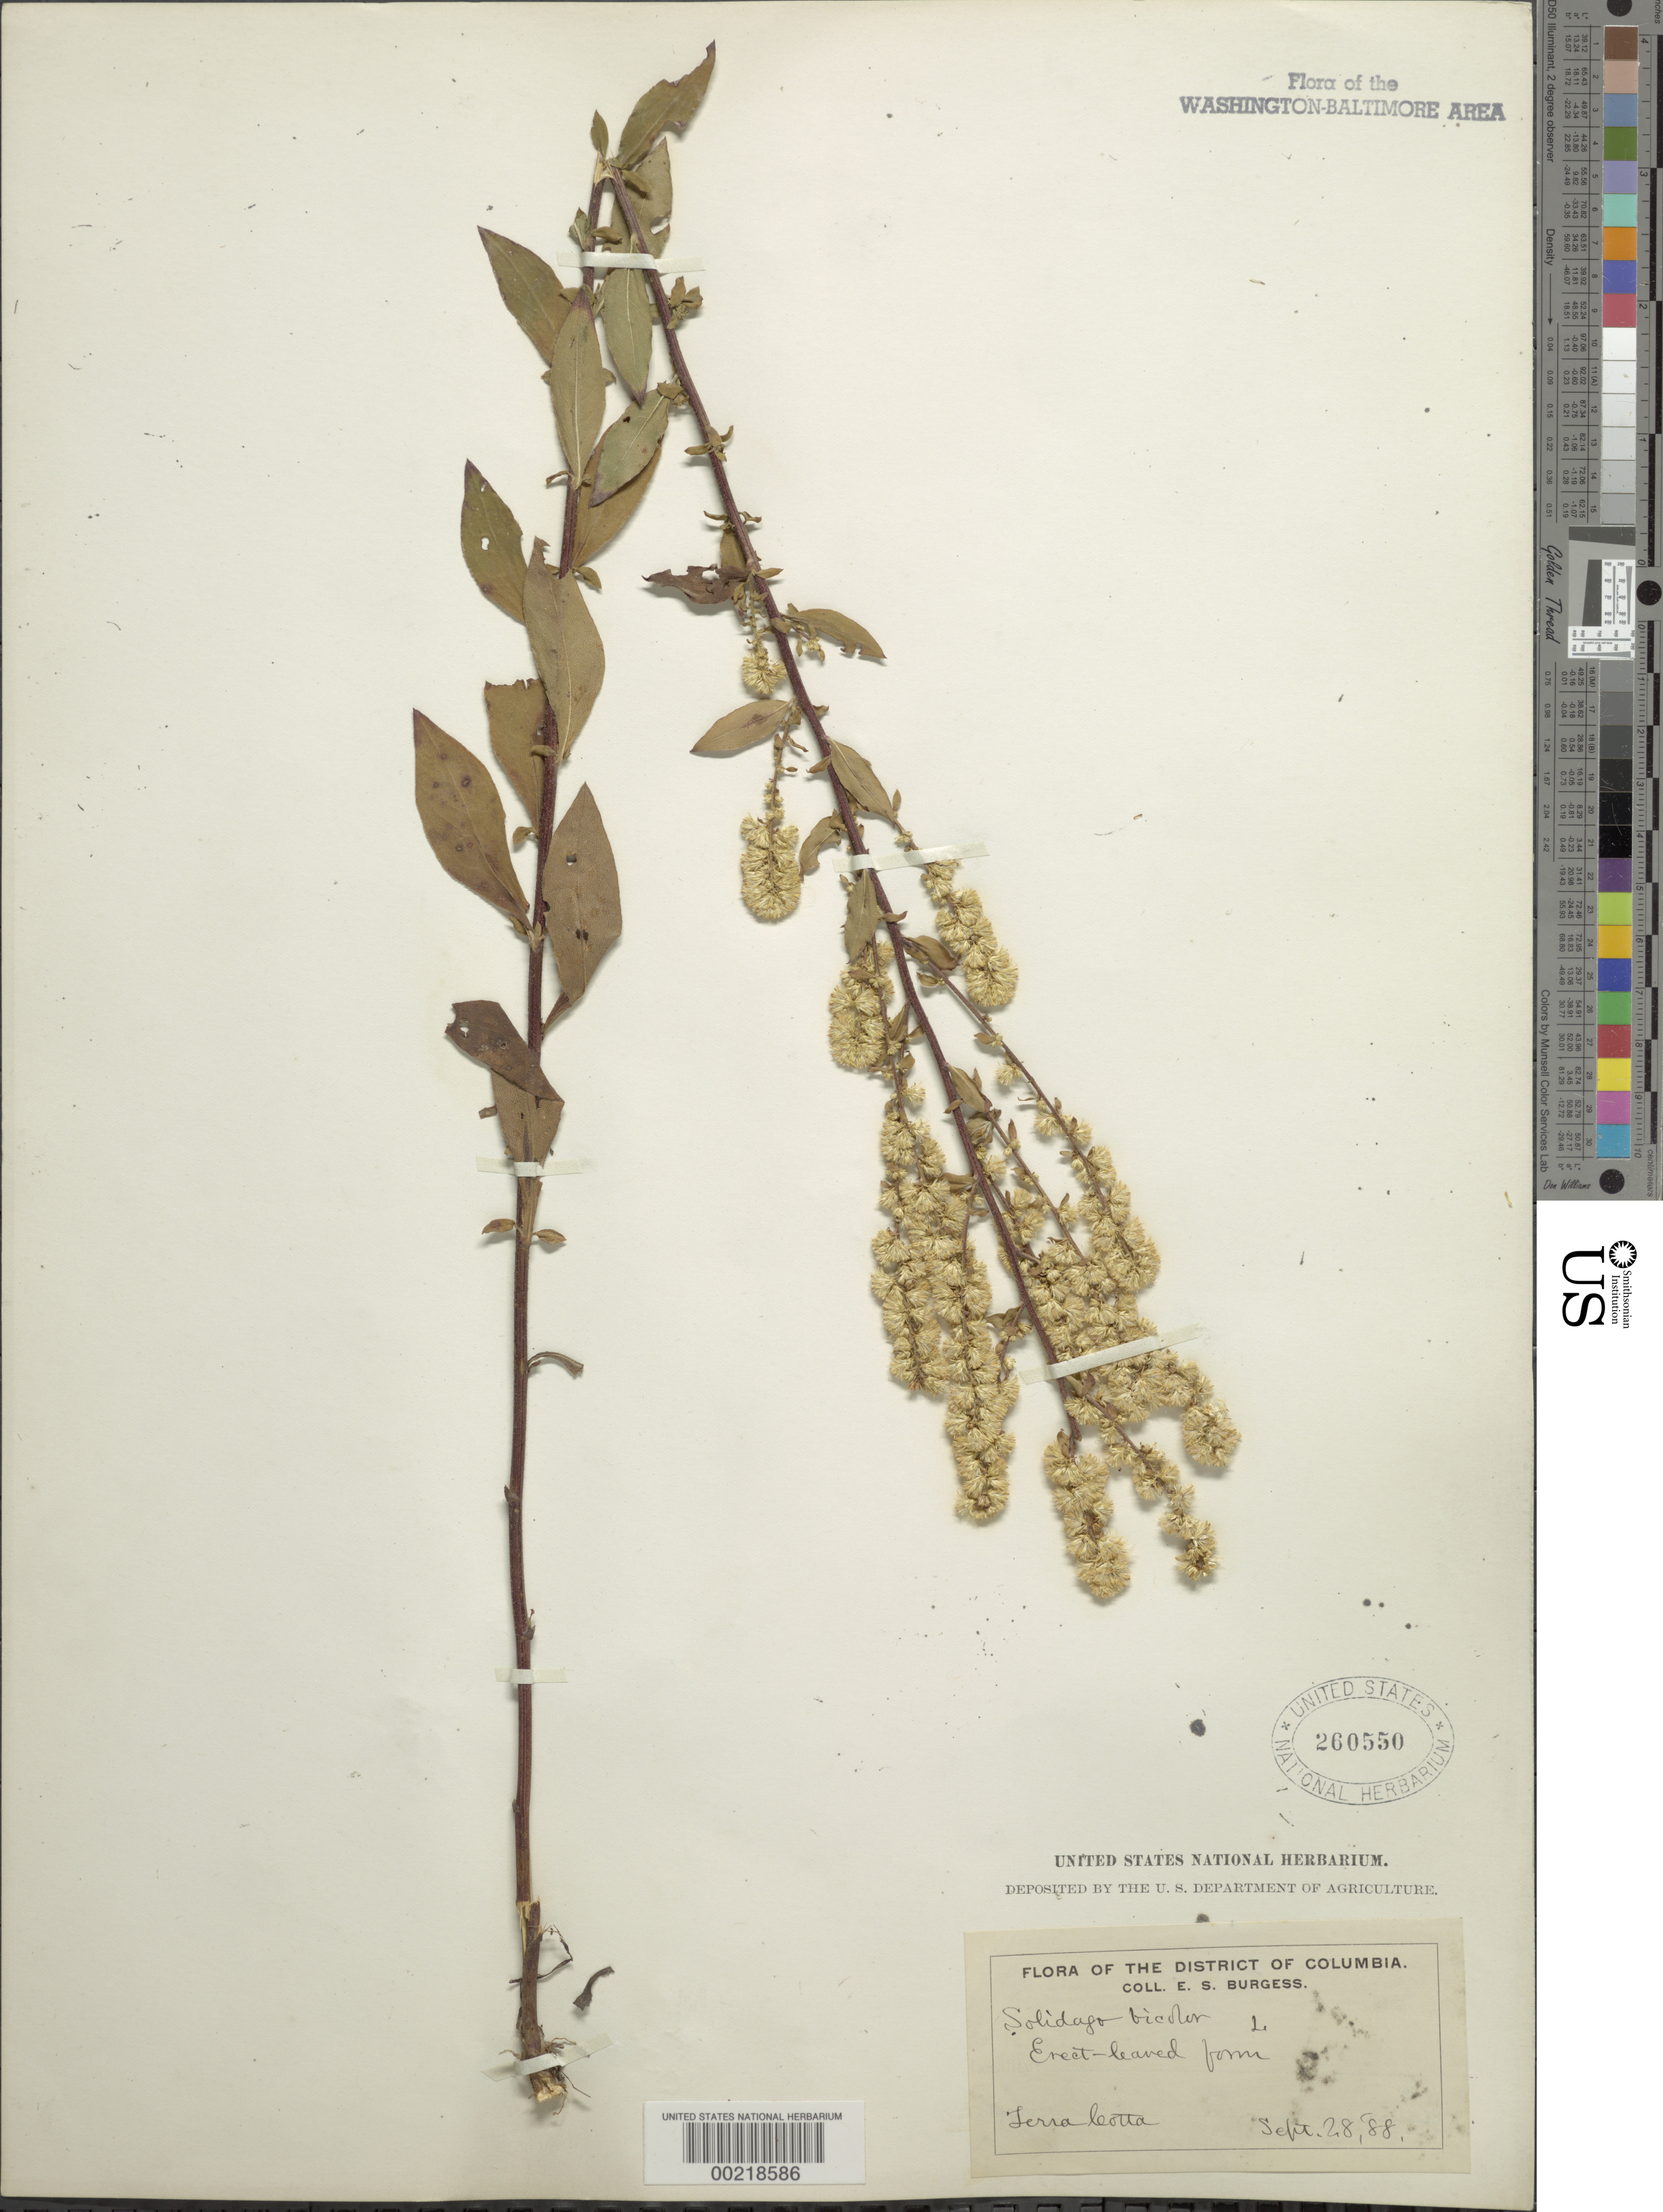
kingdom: Plantae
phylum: Tracheophyta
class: Magnoliopsida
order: Asterales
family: Asteraceae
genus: Solidago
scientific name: Solidago bicolor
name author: L.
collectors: E. Burgess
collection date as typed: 28 Sep 1888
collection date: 1888-09-28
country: United States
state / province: District of Columbia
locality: Terra Cotta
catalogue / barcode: US 260550